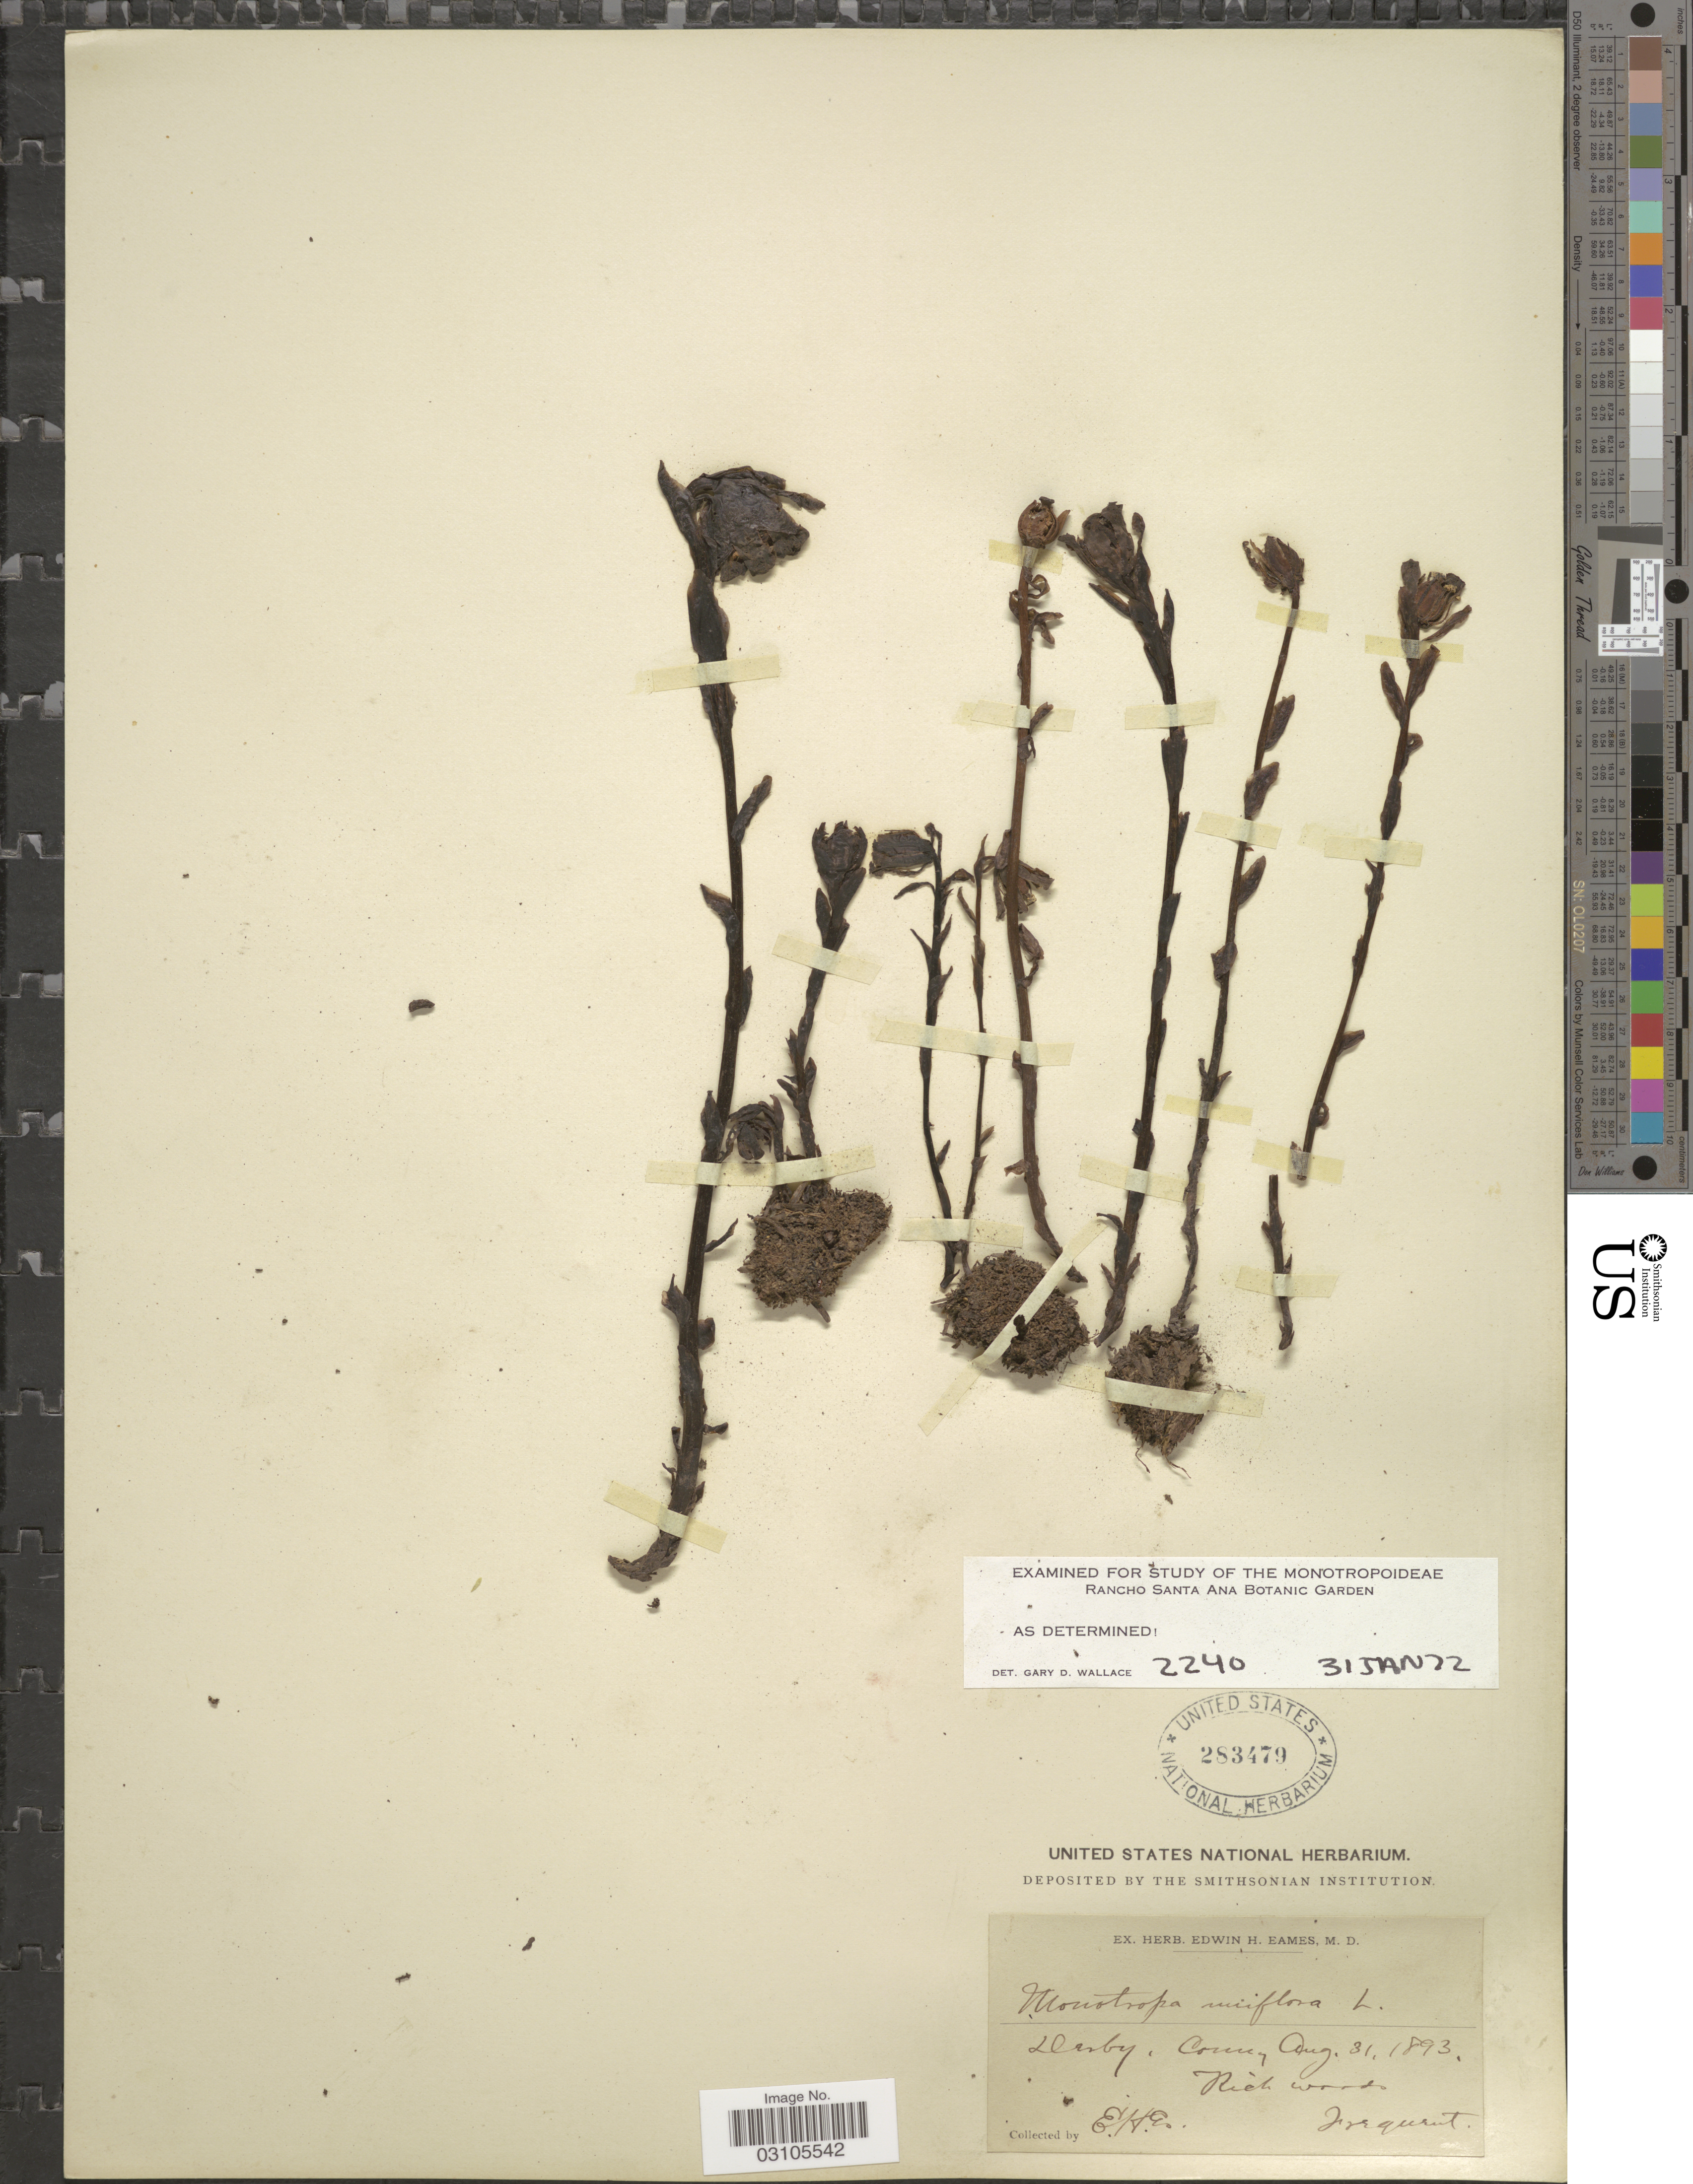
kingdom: Plantae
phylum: Tracheophyta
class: Magnoliopsida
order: Ericales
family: Ericaceae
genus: Monotropa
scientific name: Monotropa uniflora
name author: L.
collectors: E. H. Eames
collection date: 1893-08-31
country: United States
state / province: Connecticut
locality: Derby.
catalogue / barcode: US 283479